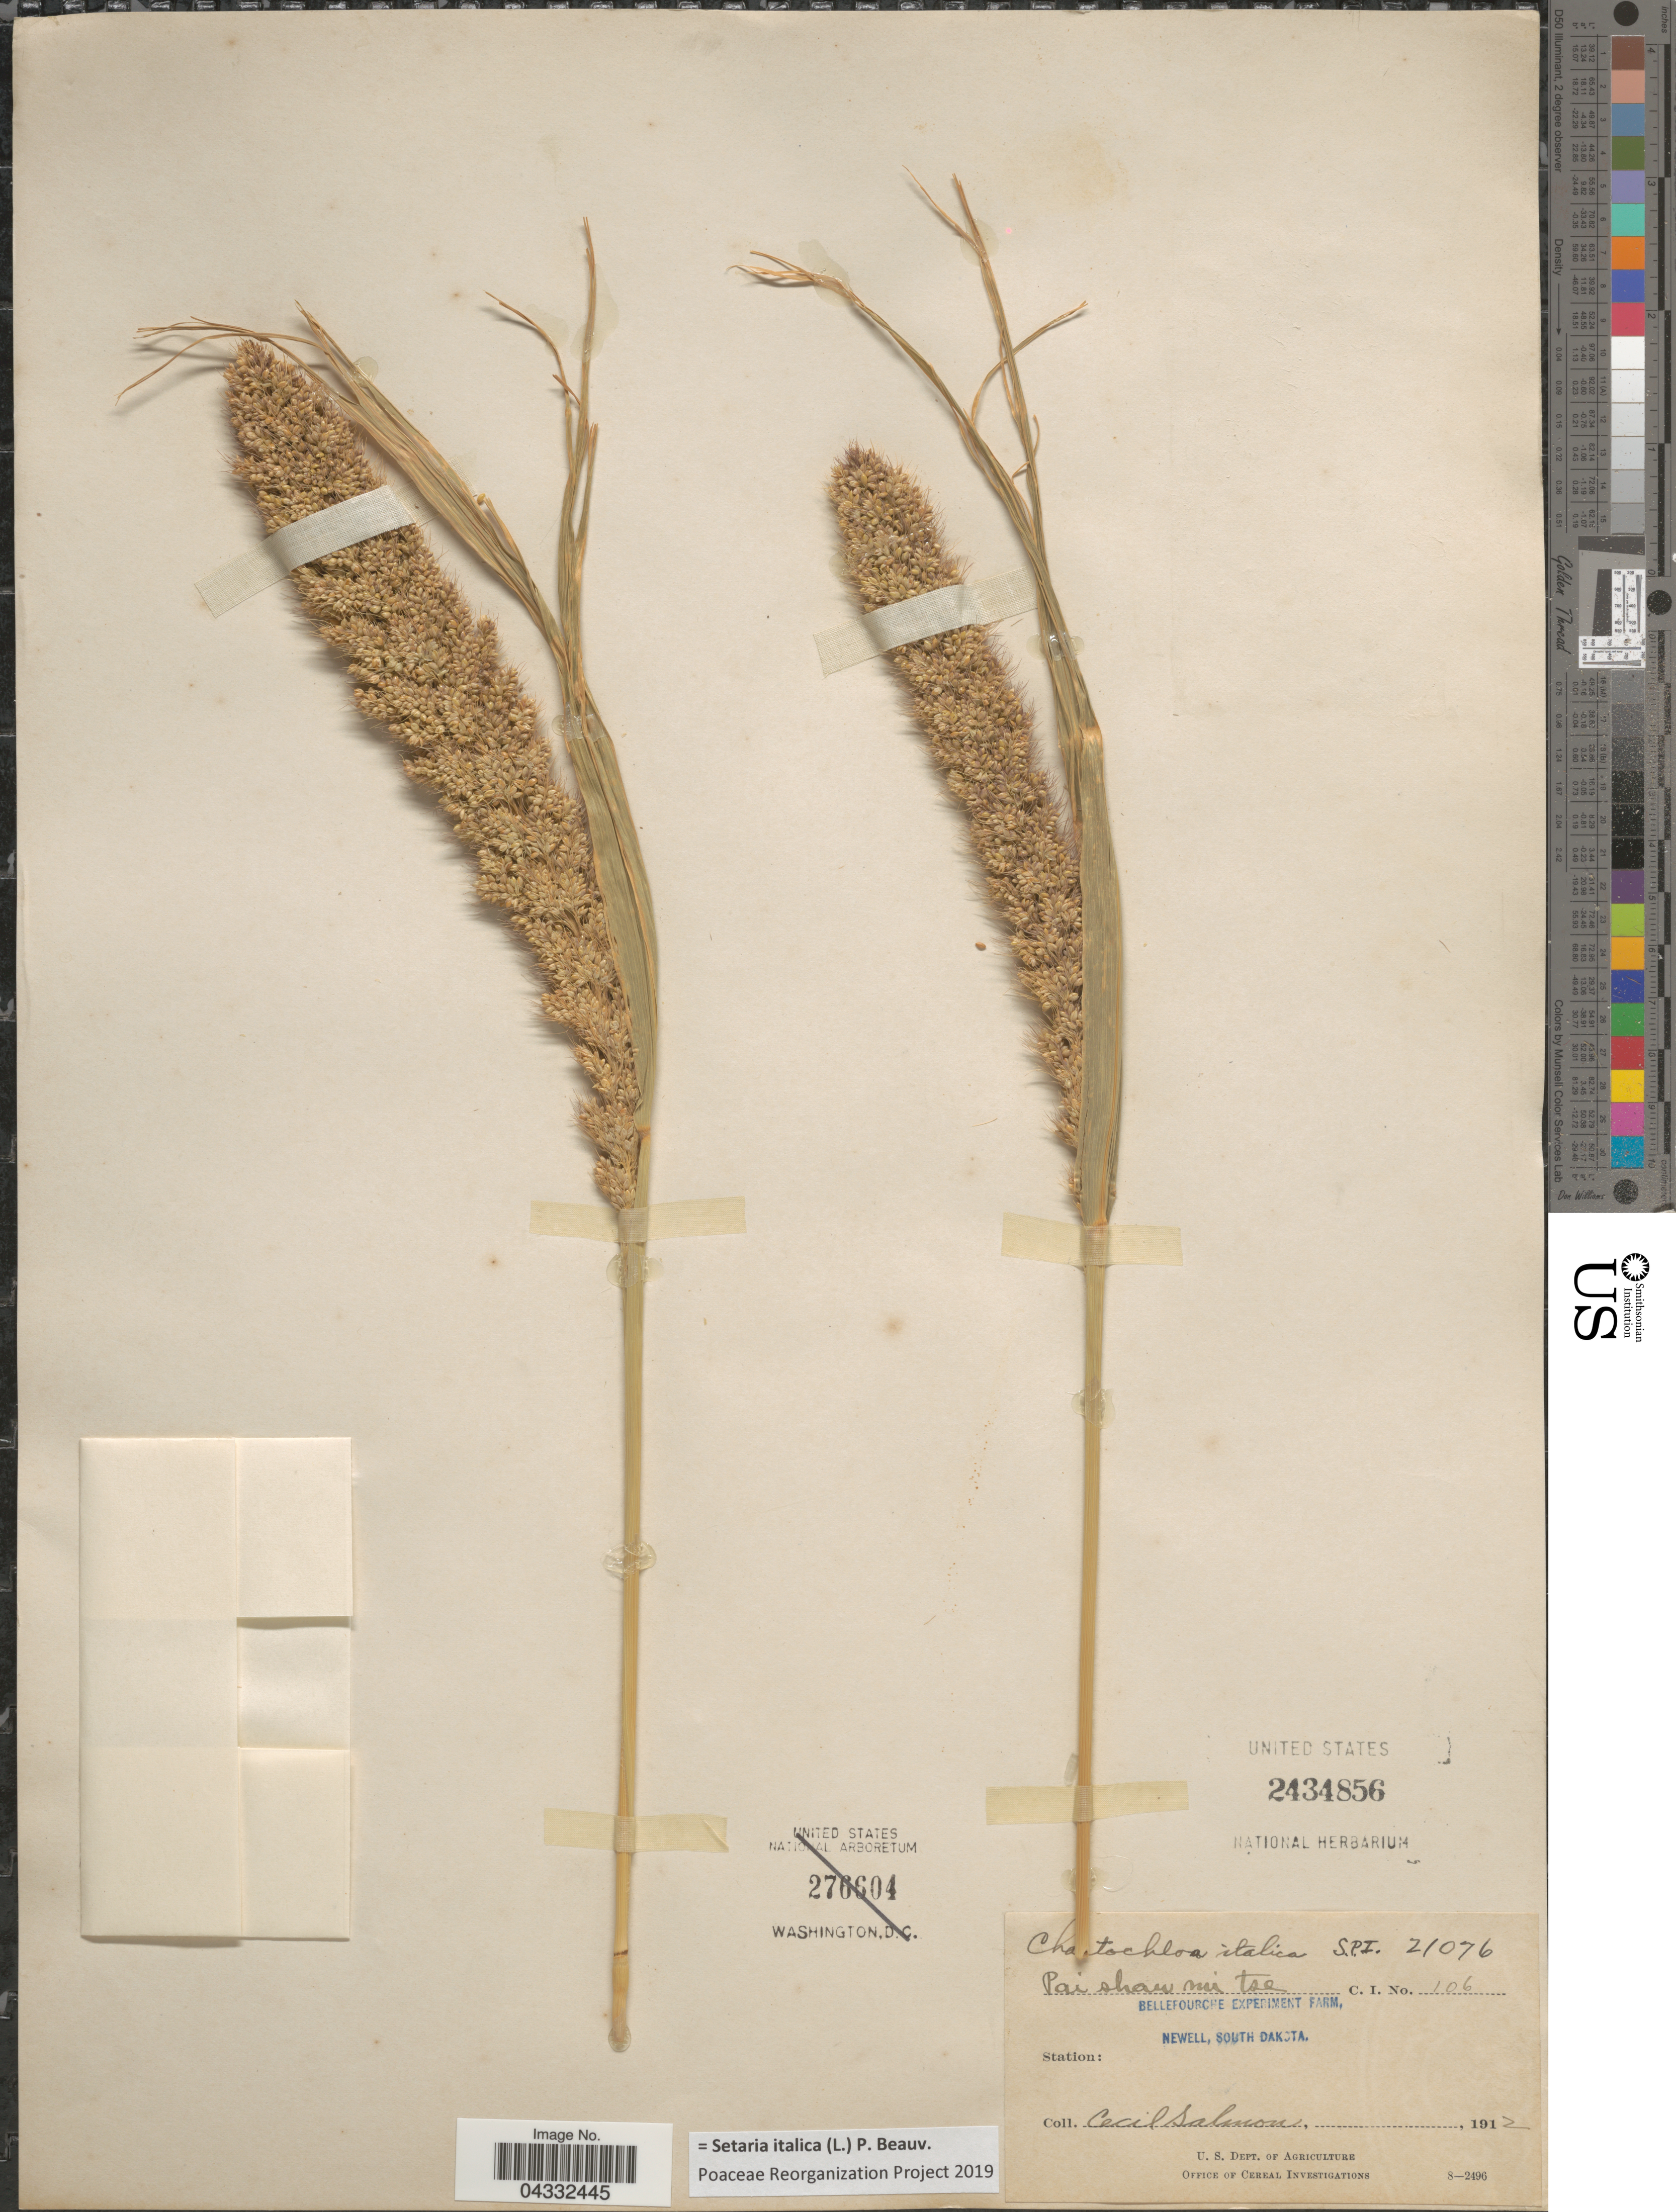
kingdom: Plantae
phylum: Tracheophyta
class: Liliopsida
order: Poales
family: Poaceae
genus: Setaria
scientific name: Setaria italica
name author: (L.) P. Beauv.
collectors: C. E. Salmon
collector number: S.P.I.21076?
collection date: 1912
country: United States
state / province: South Dakota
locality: Bellefourche Experiment Farm, Newell.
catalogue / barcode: US 2434856